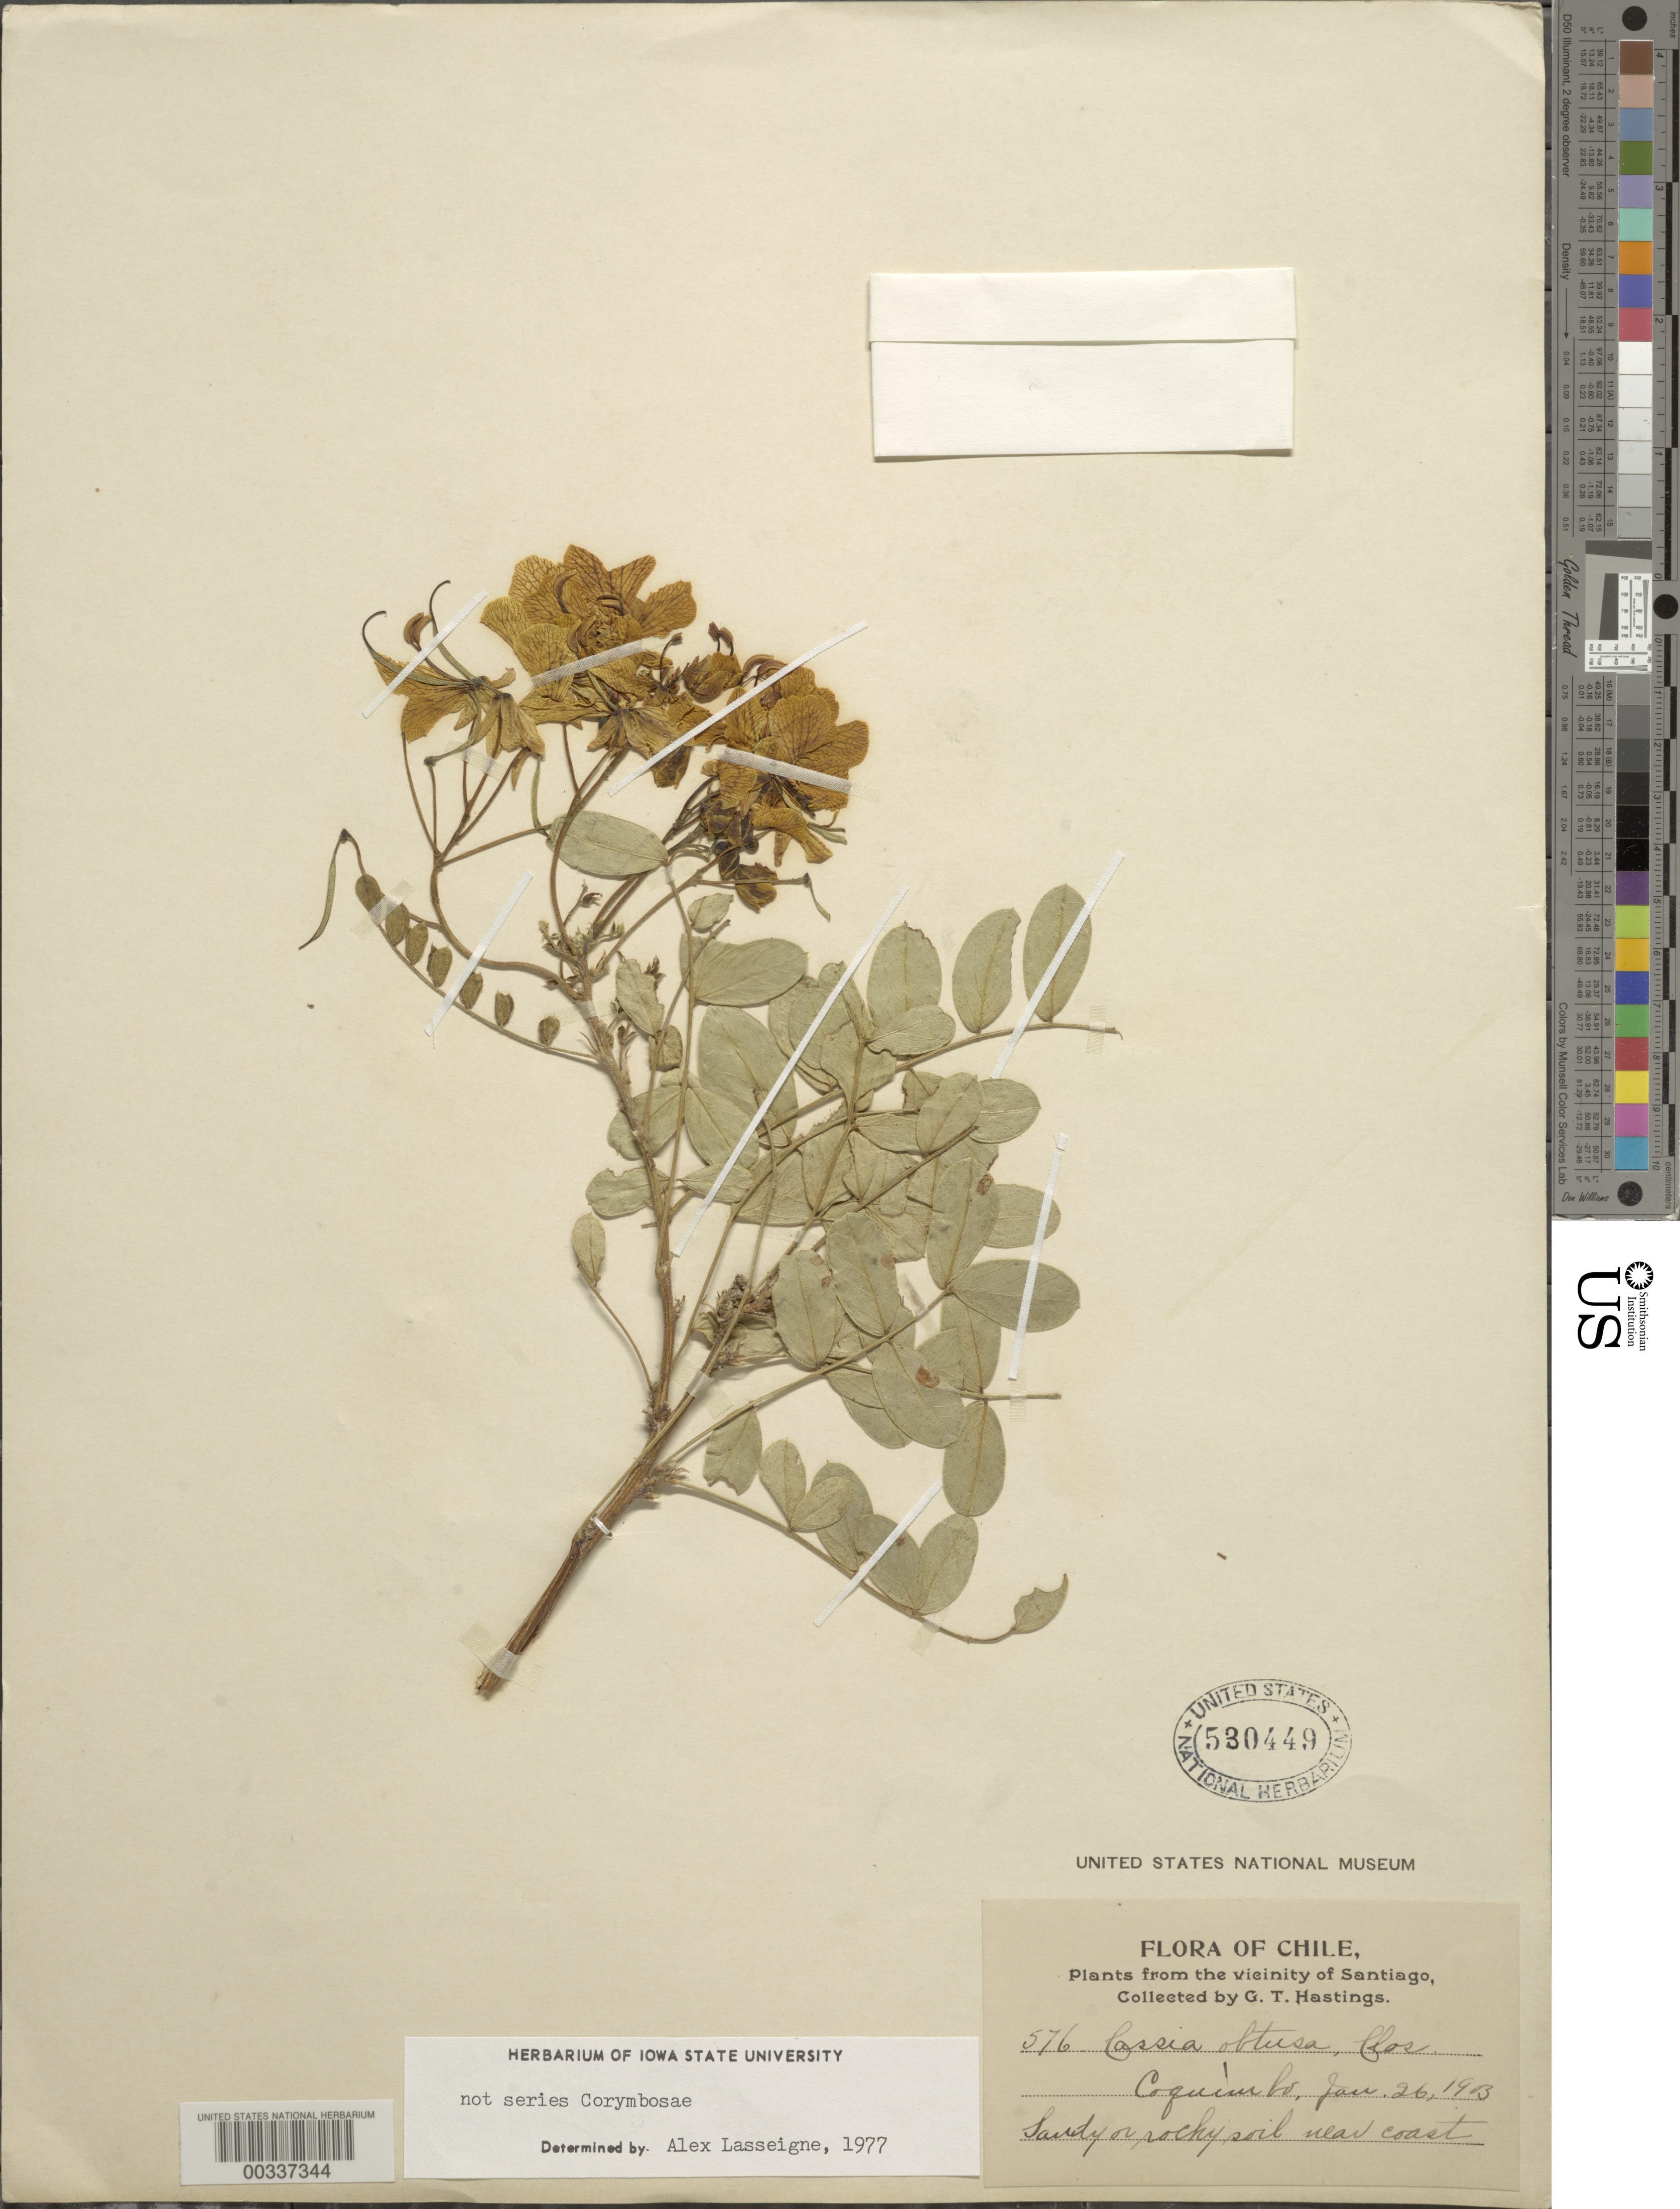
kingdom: Plantae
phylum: Tracheophyta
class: Magnoliopsida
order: Fabales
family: Fabaceae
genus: Senna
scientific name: Senna candolleana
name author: (Vogel) H.S. Irwin & Barneby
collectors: G. Hastings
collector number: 576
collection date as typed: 26 Jan 1903 or 26 Jan 1913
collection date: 1903-01-26 or 1913-01-26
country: Chile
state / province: Región Metropolitana (RM)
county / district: Santiago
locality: Vicinity of santiago, near coast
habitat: Sandy or rocky soil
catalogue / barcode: US 530449